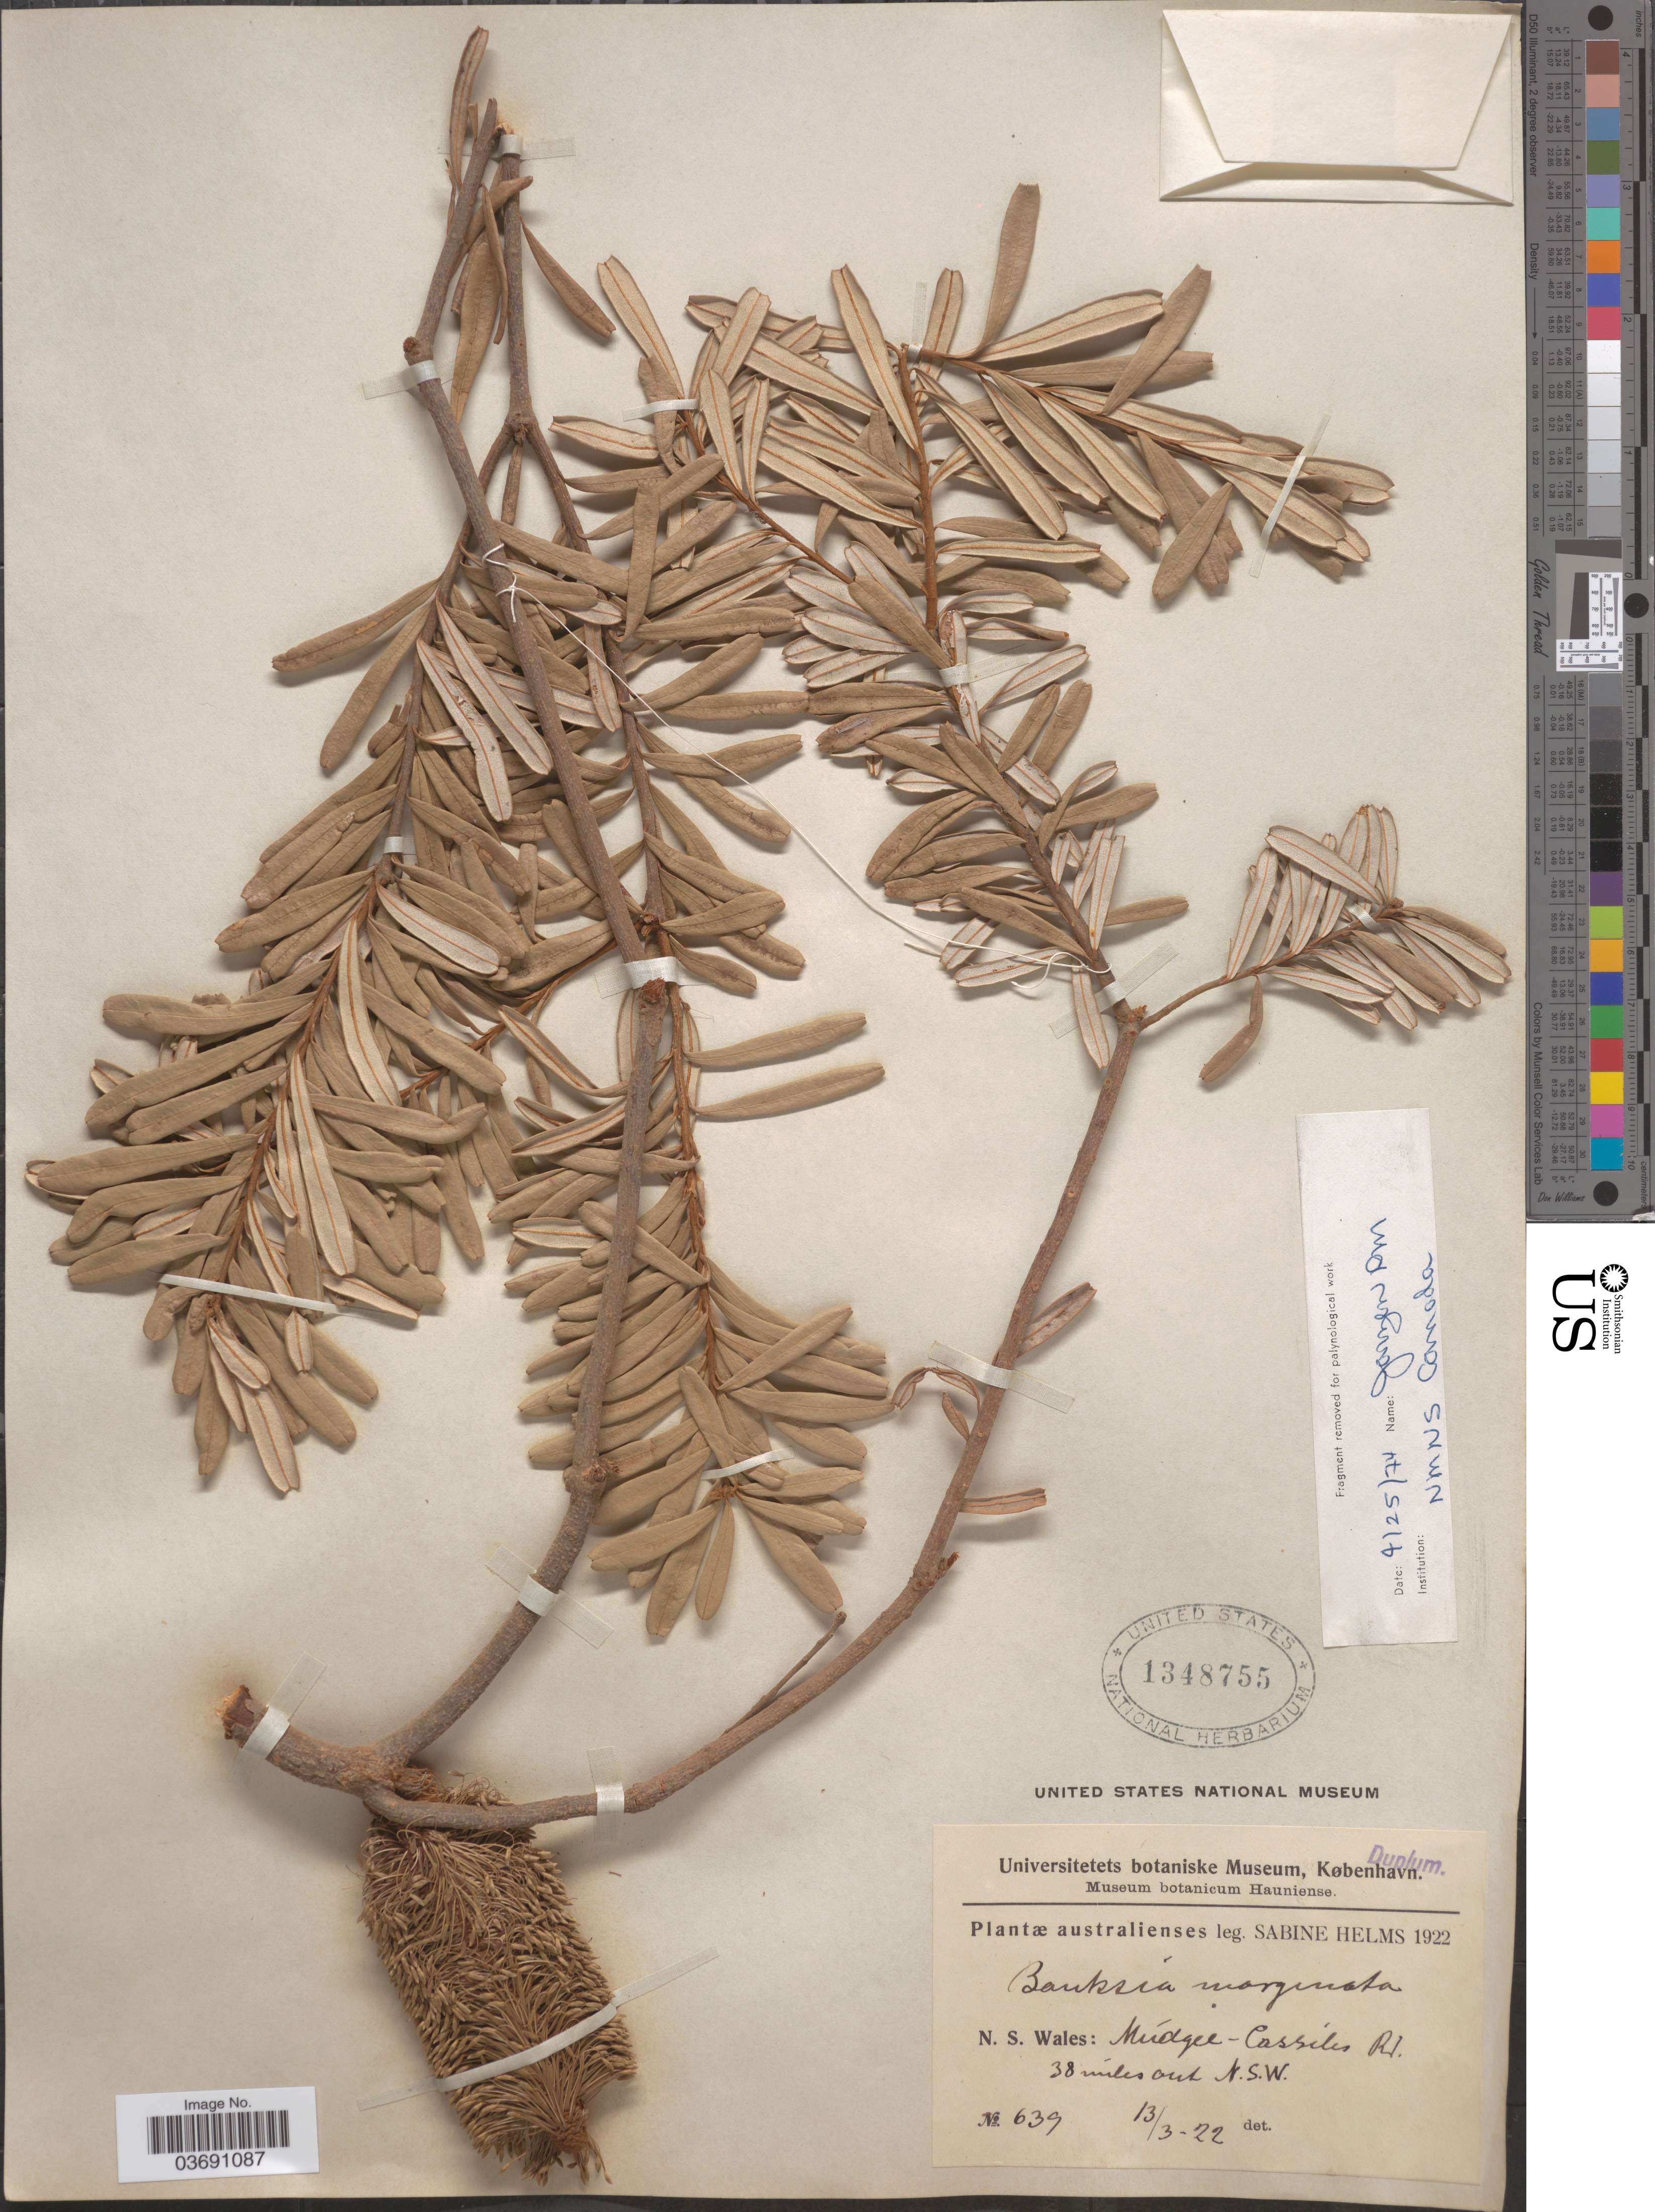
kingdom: Plantae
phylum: Tracheophyta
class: Magnoliopsida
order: Proteales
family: Proteaceae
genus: Banksia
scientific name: Banksia marginata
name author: Cav.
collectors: S. Helms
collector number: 639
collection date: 1922-03-13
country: Australia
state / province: New South Wales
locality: Múdgee - Cassilis Rd. 38 miles out N.S.W.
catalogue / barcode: US 1348755